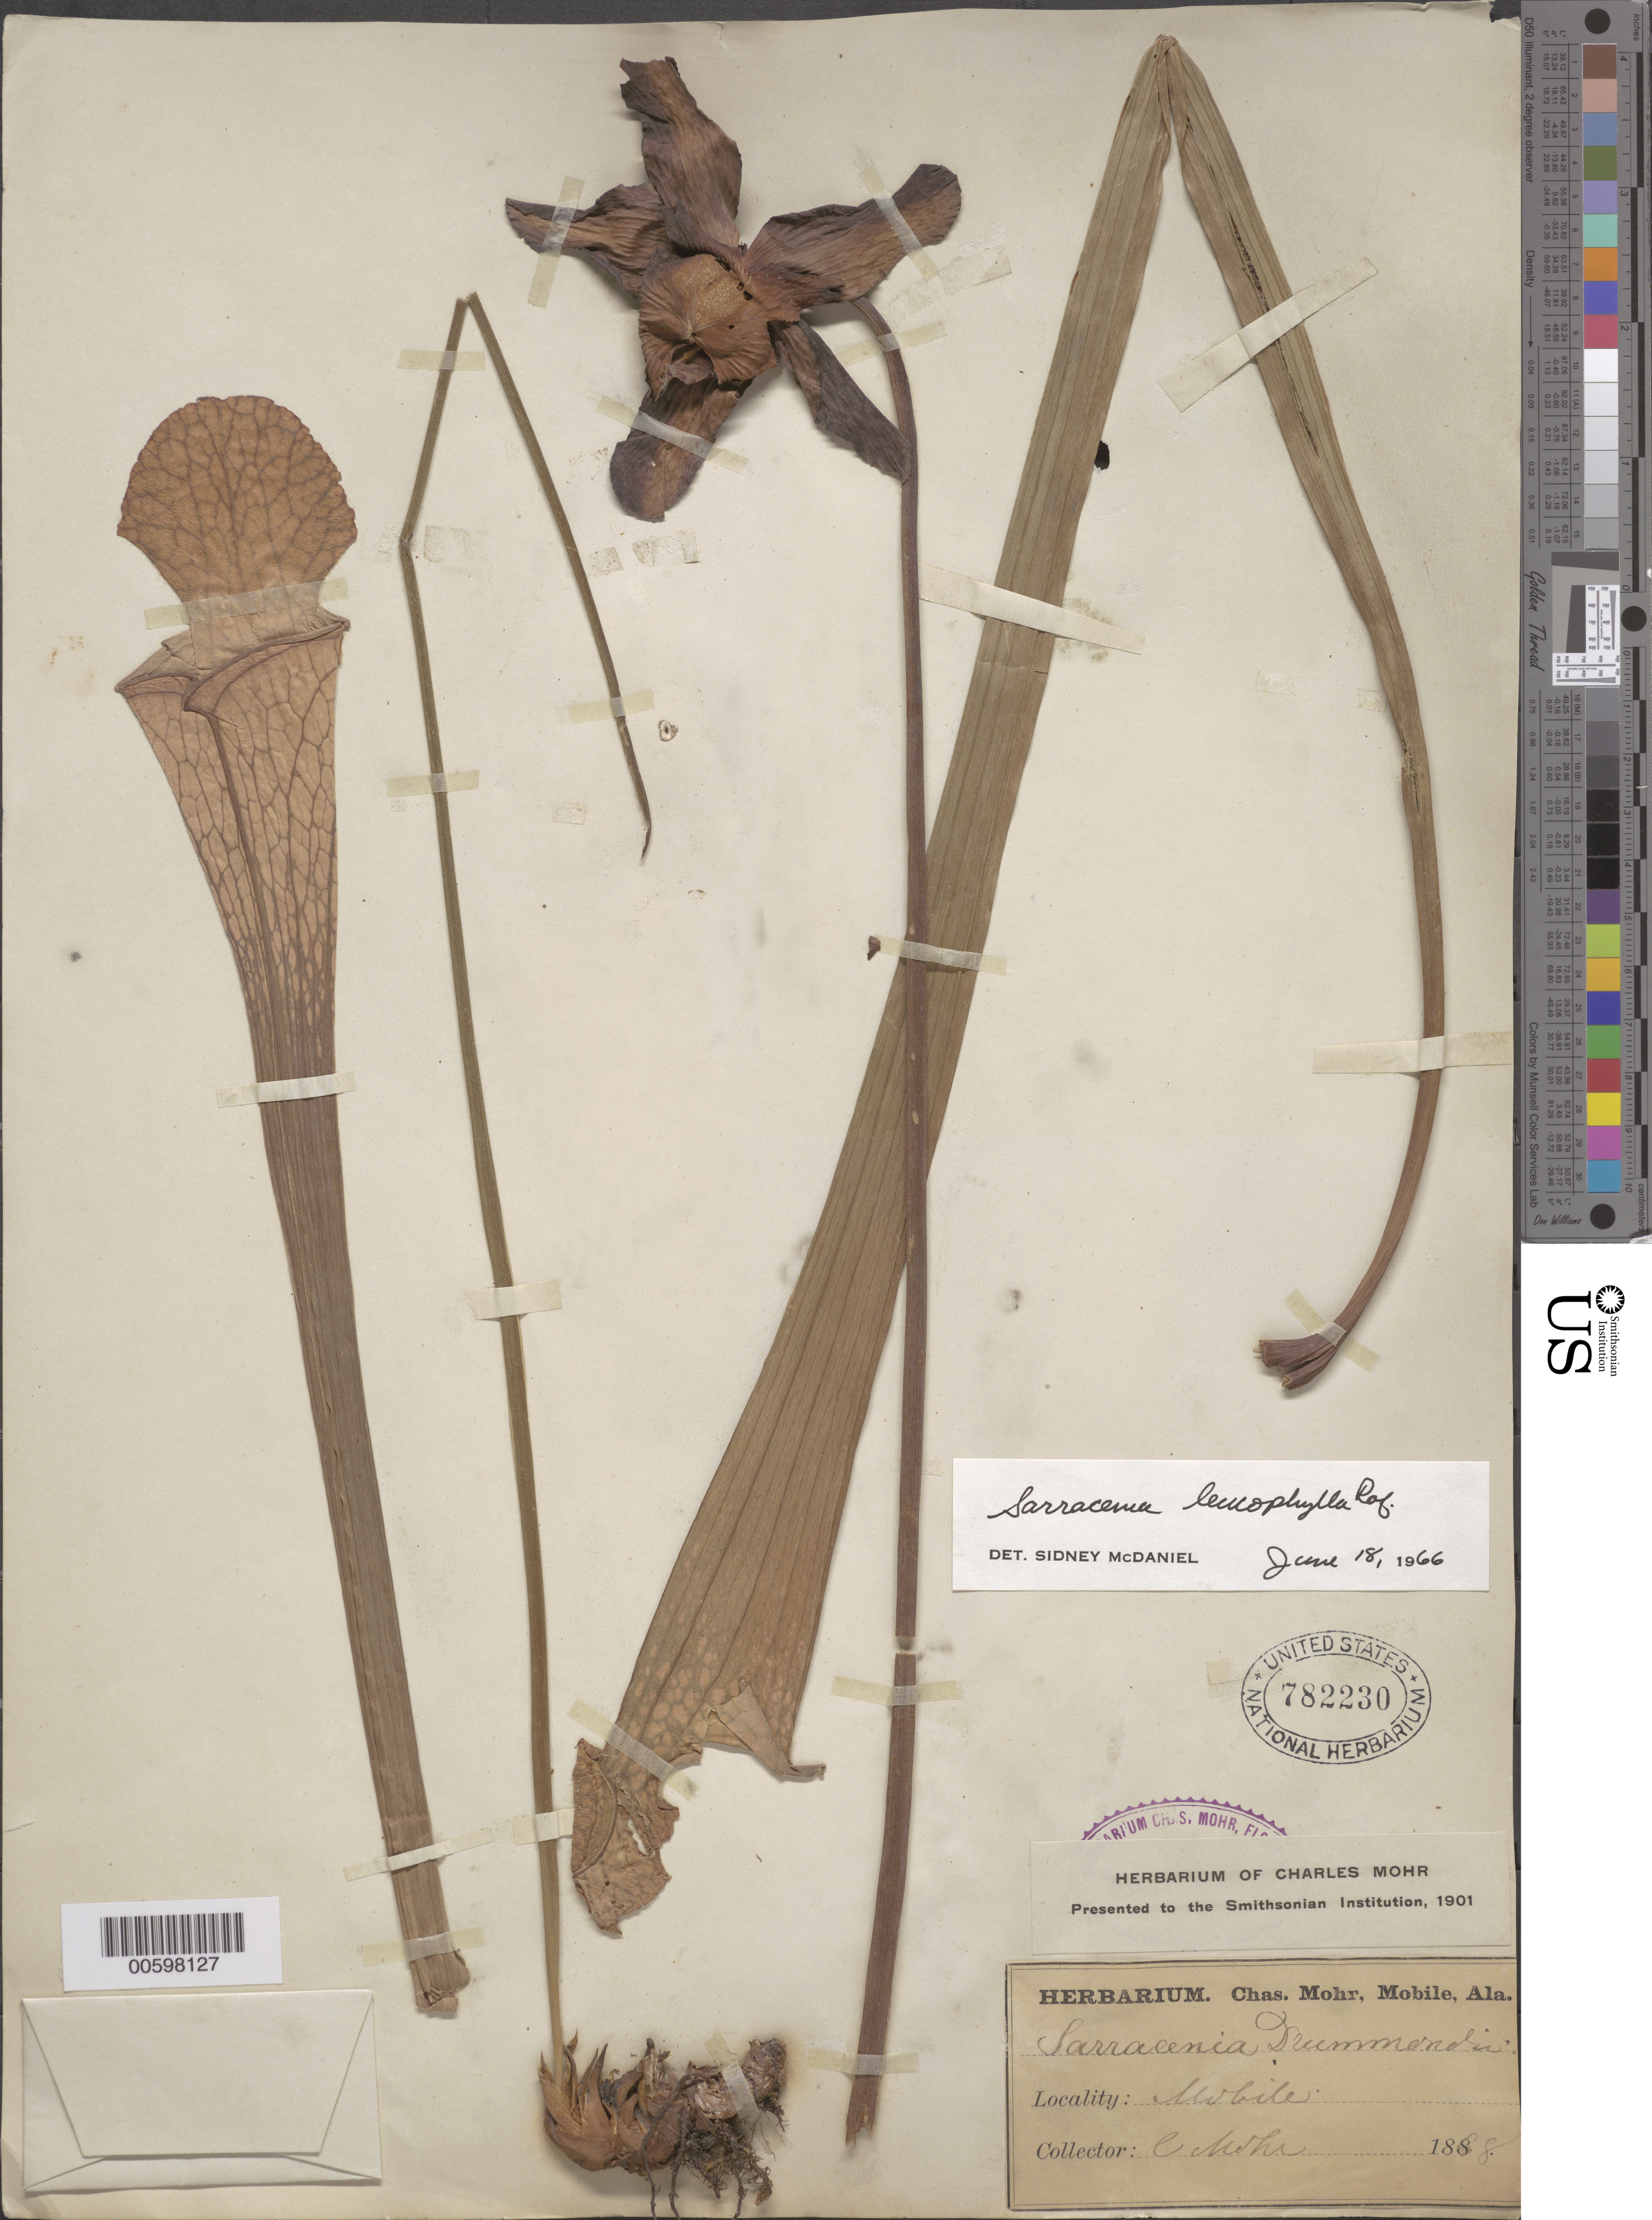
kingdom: Plantae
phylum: Tracheophyta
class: Magnoliopsida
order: Ericales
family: Sarraceniaceae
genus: Sarracenia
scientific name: Sarracenia leucophylla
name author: Raf.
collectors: C. T. Mohr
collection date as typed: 1888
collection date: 1888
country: United States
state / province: Alabama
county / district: Mobile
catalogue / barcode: US 782230